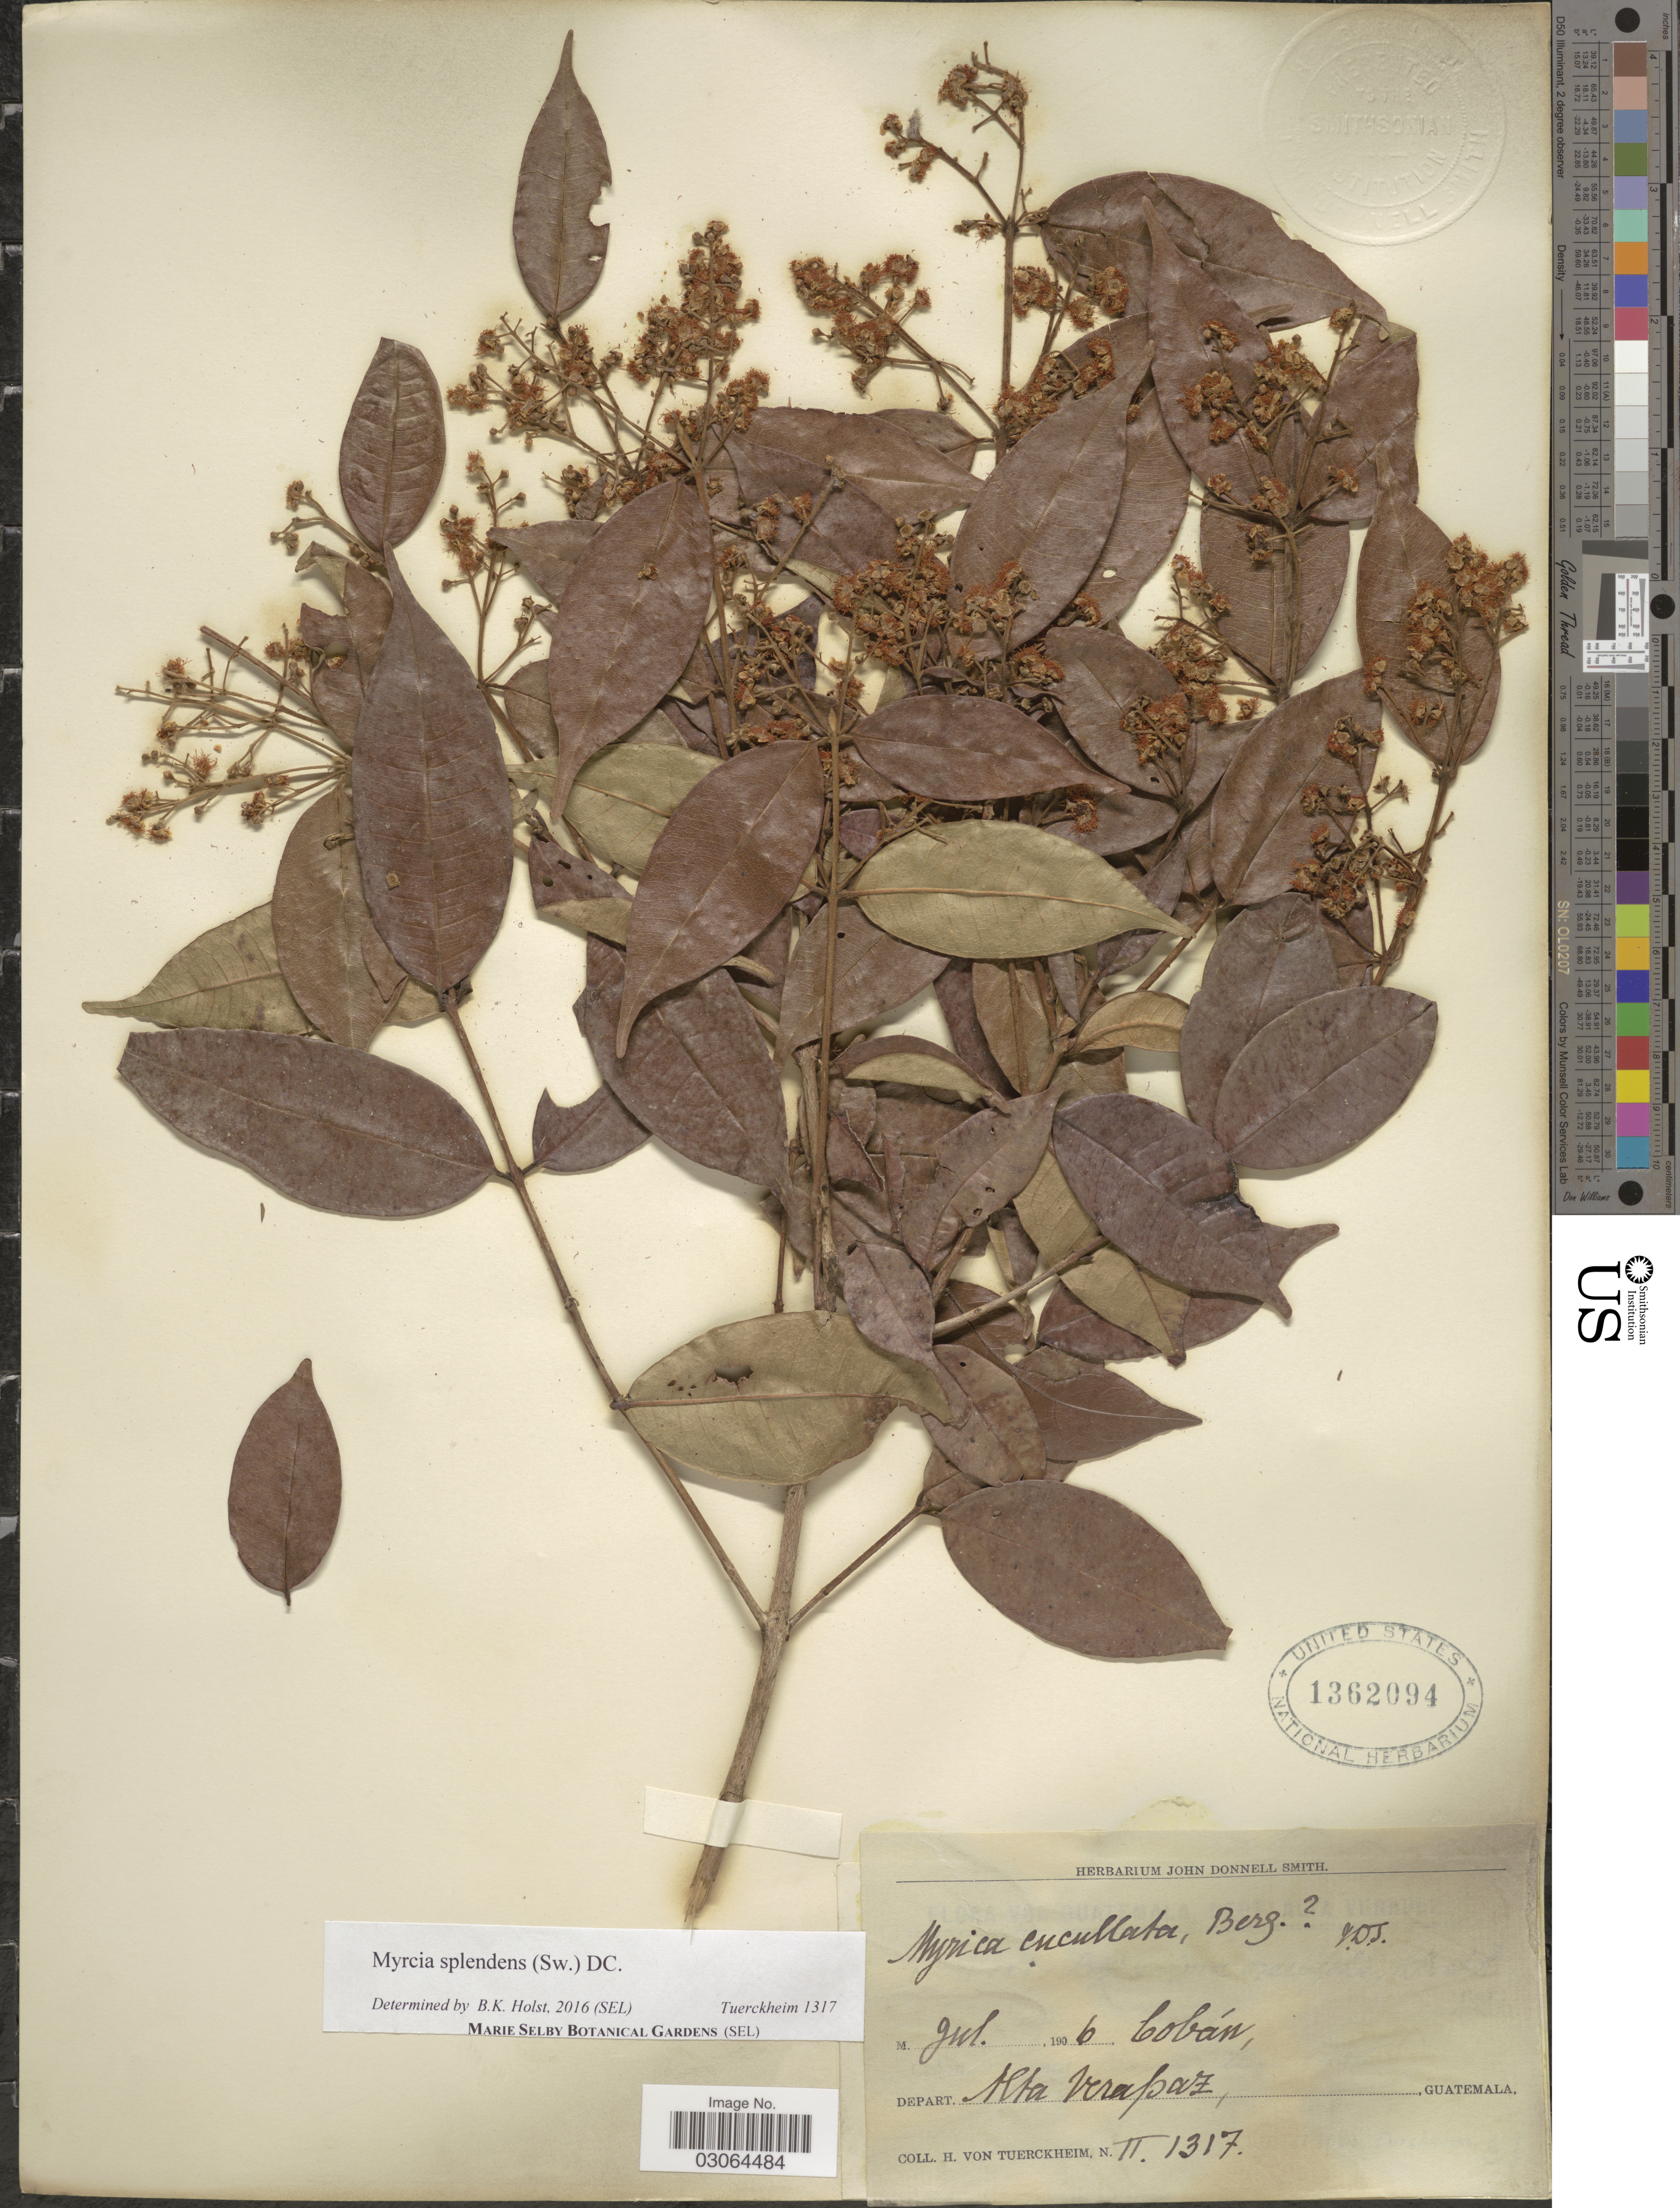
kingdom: Plantae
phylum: Tracheophyta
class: Magnoliopsida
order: Myrtales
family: Myrtaceae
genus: Myrcia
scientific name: Myrcia splendens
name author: (Sw.) DC.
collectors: H. von Tuerckheim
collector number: II1317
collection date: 1906-07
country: Guatemala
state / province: Alta Verapaz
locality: Cobán, Depart. Alta Verapaz.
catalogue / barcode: US 1362094